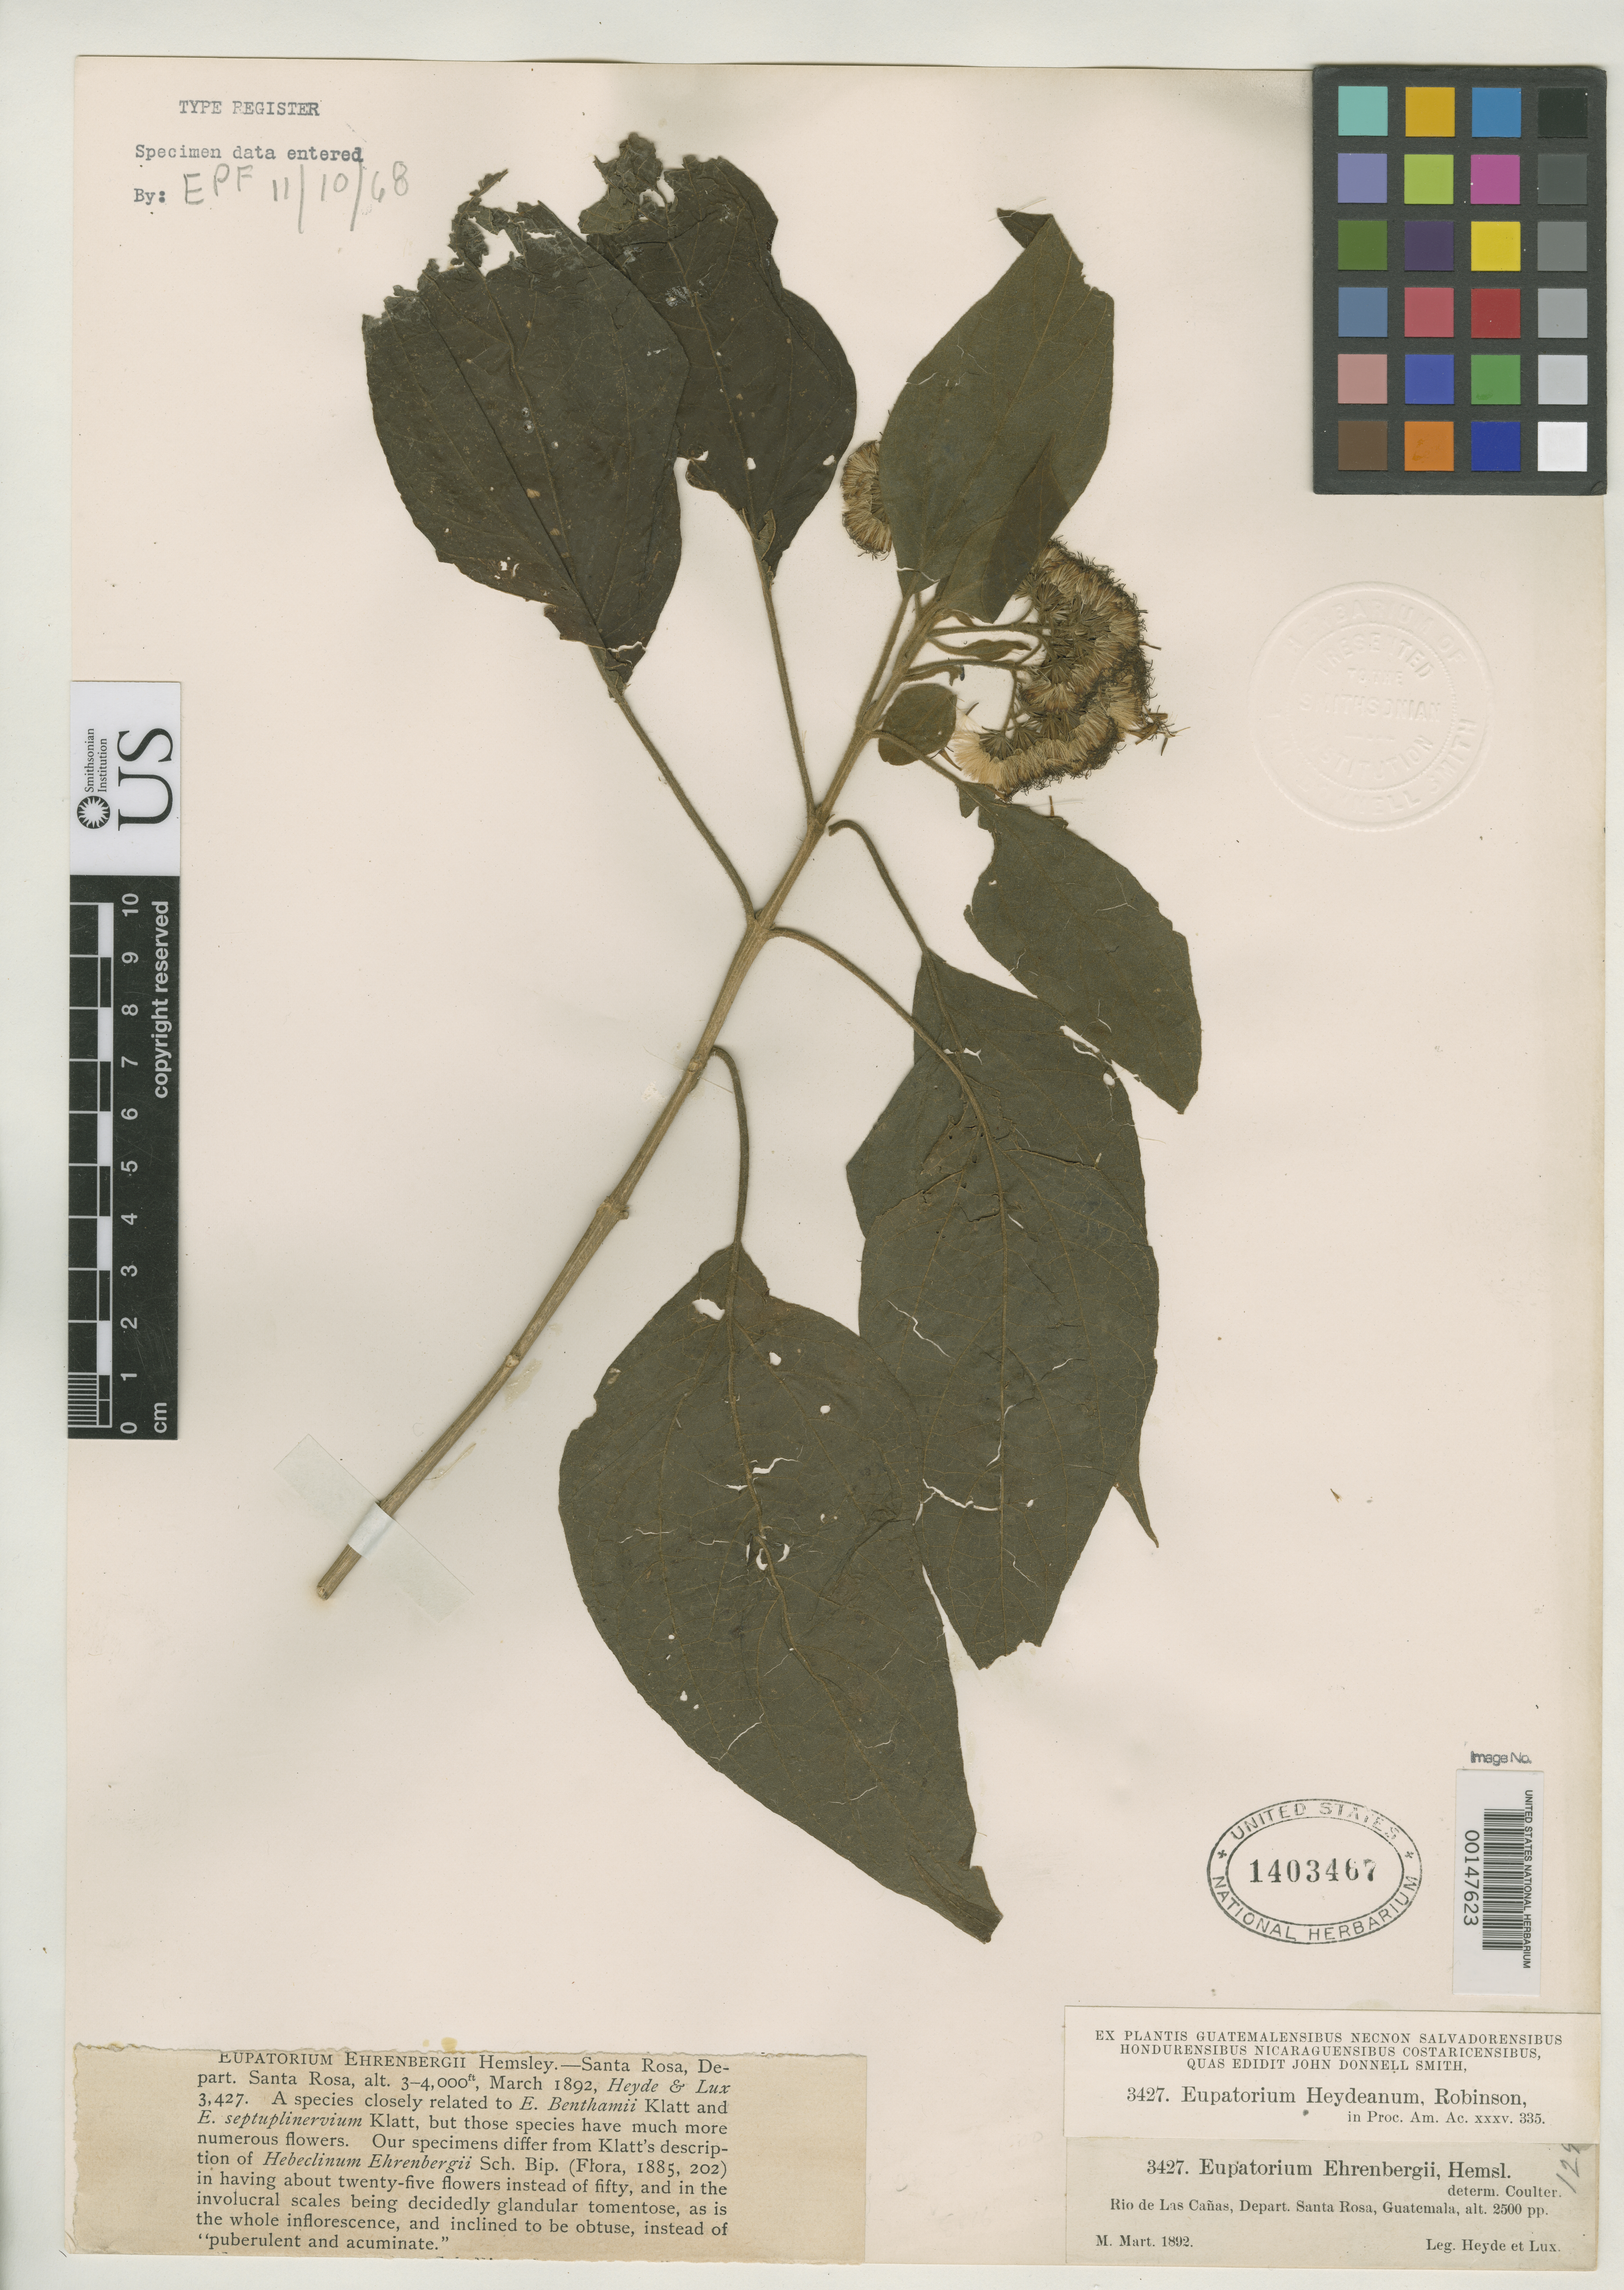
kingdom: Plantae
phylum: Tracheophyta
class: Magnoliopsida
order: Asterales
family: Asteraceae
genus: Eupatorium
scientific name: Eupatorium heydeanum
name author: B.L. Rob.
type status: Isotype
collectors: E. T. Heyde & E. Lux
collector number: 3427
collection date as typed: Mar 1892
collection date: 1892-03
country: Guatemala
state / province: Santa Rosa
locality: Rio de Las Cañas, Depart. Santa Rosa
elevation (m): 762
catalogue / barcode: US 1403467